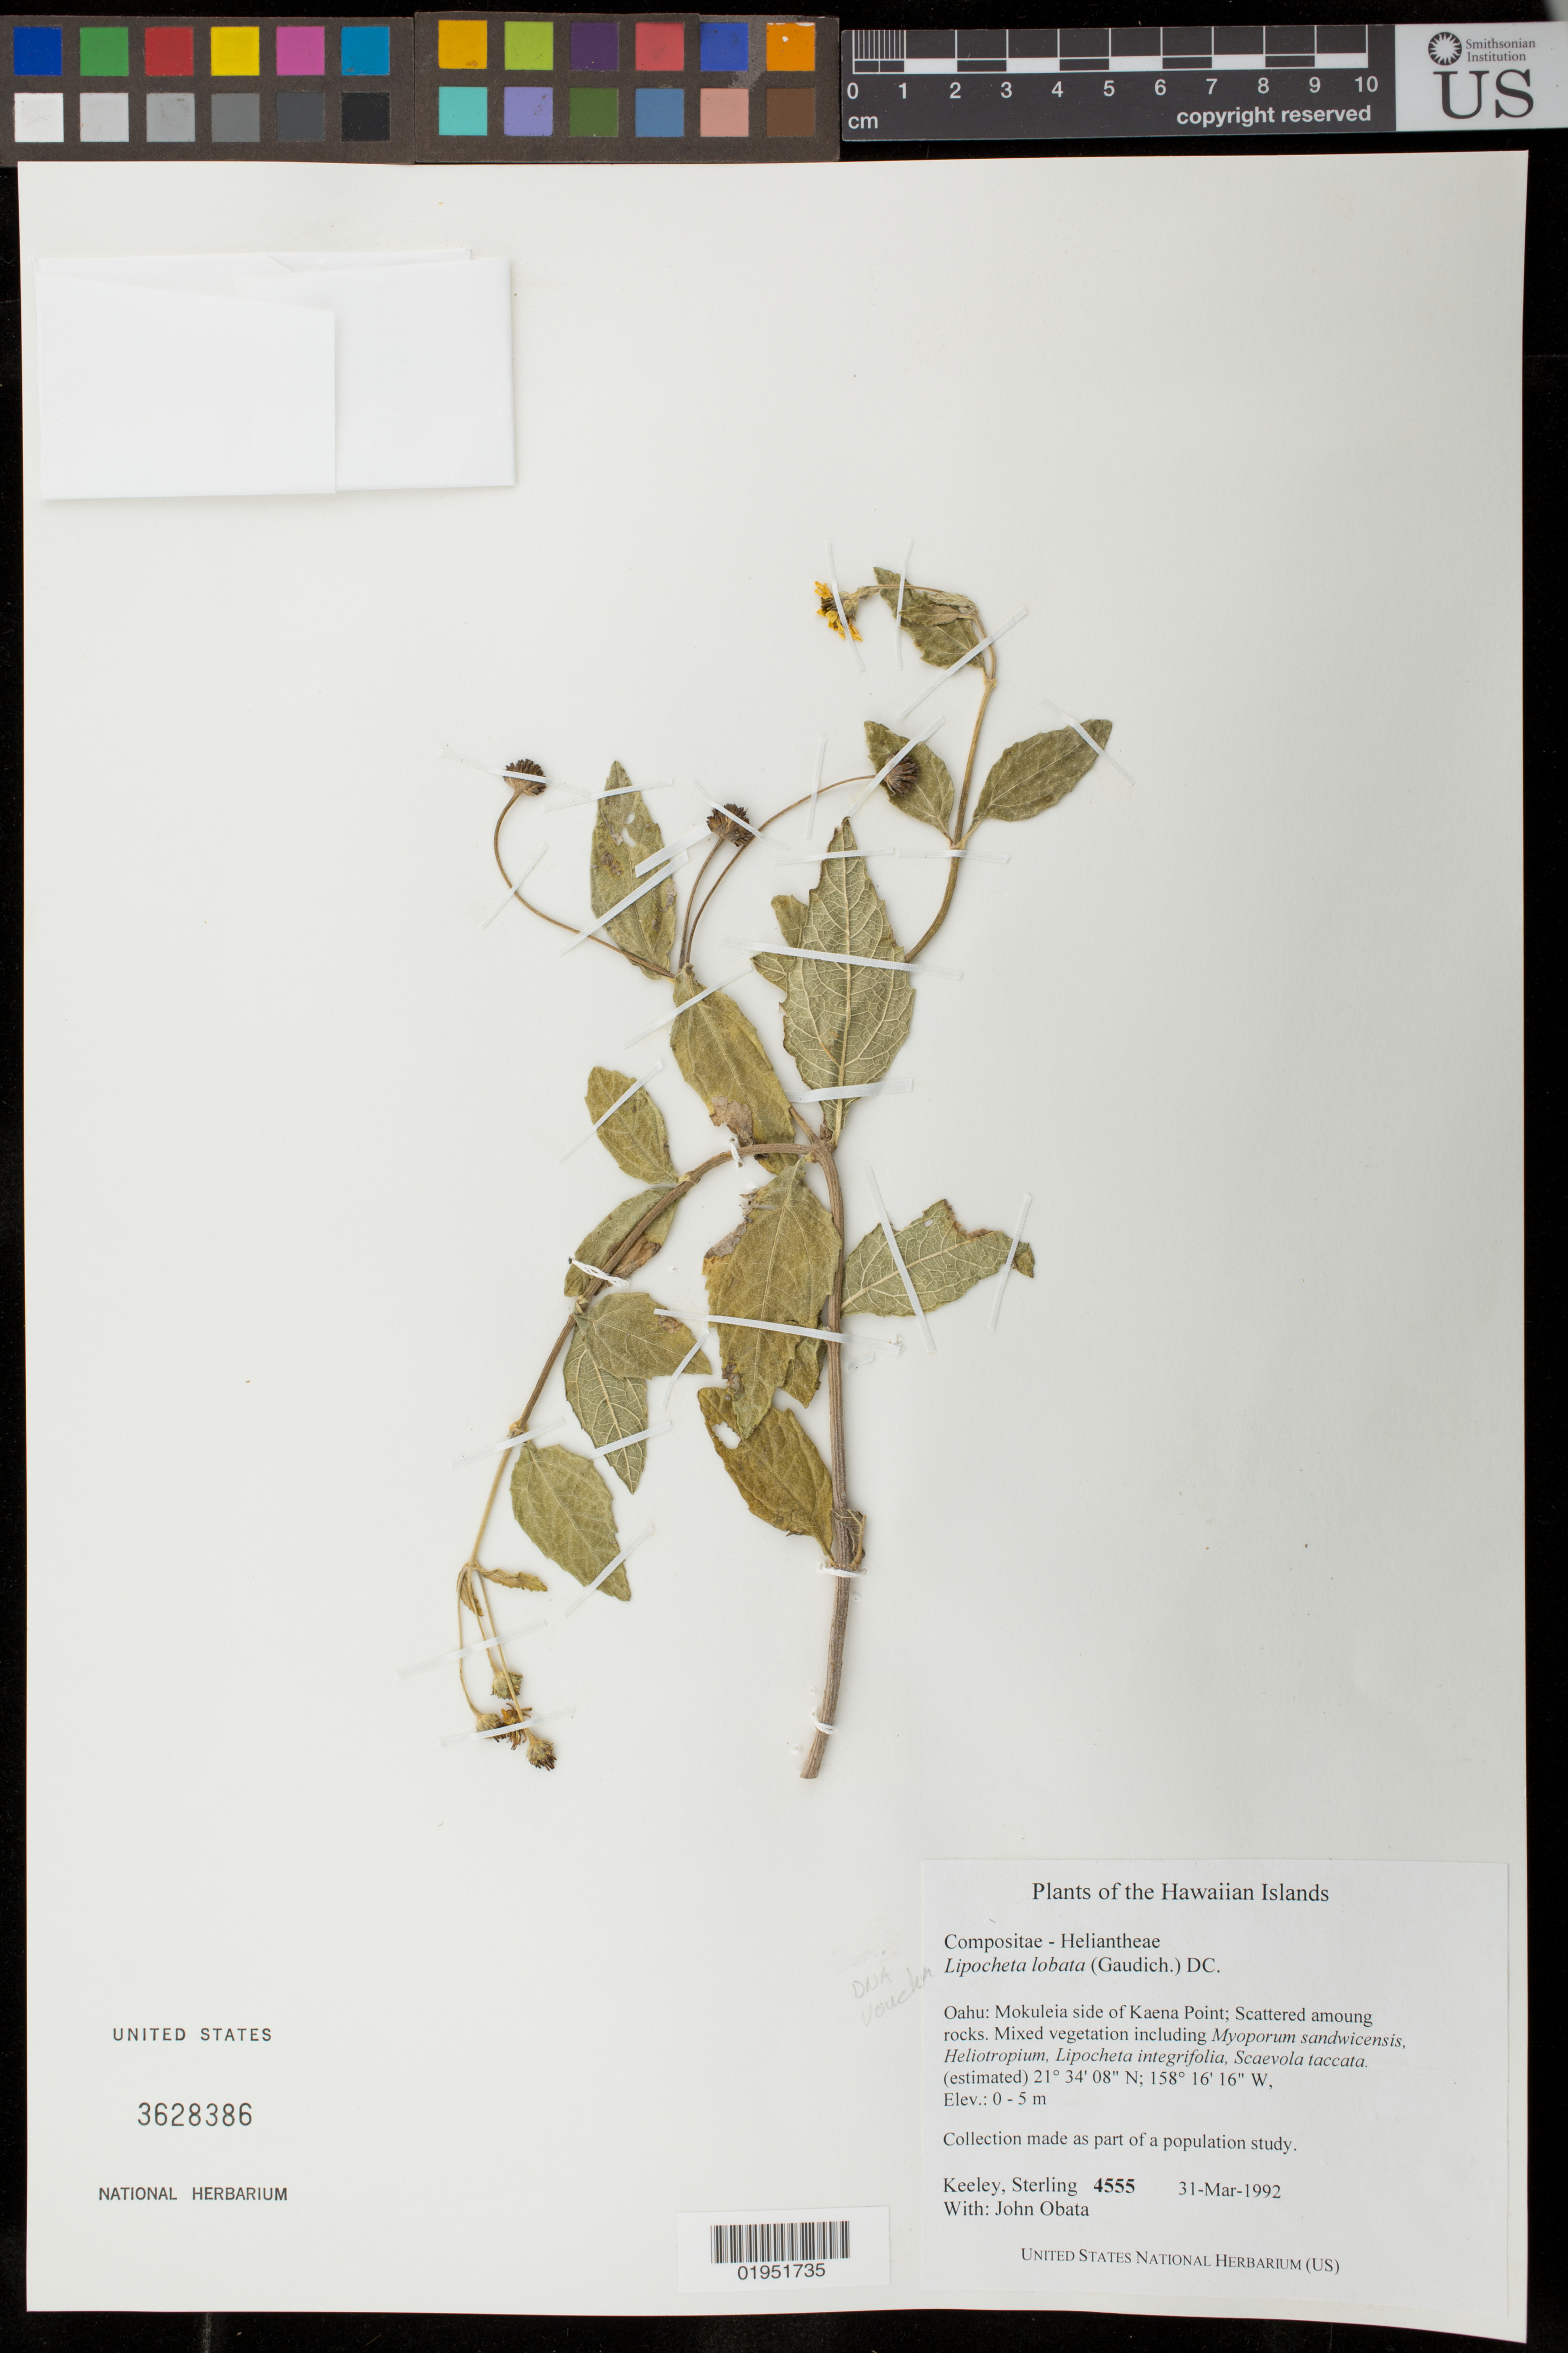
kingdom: Plantae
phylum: Tracheophyta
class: Magnoliopsida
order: Asterales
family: Asteraceae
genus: Lipochaeta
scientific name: Lipochaeta lobata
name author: (Gaudich.) DC.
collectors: S. Keeley & J. Obata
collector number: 4555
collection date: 1992-03-31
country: United States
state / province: Hawaii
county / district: Honolulu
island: Oahu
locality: Mokuleia side of Kaena Point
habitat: Collection make as part of a population study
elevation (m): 0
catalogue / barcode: US 3628386